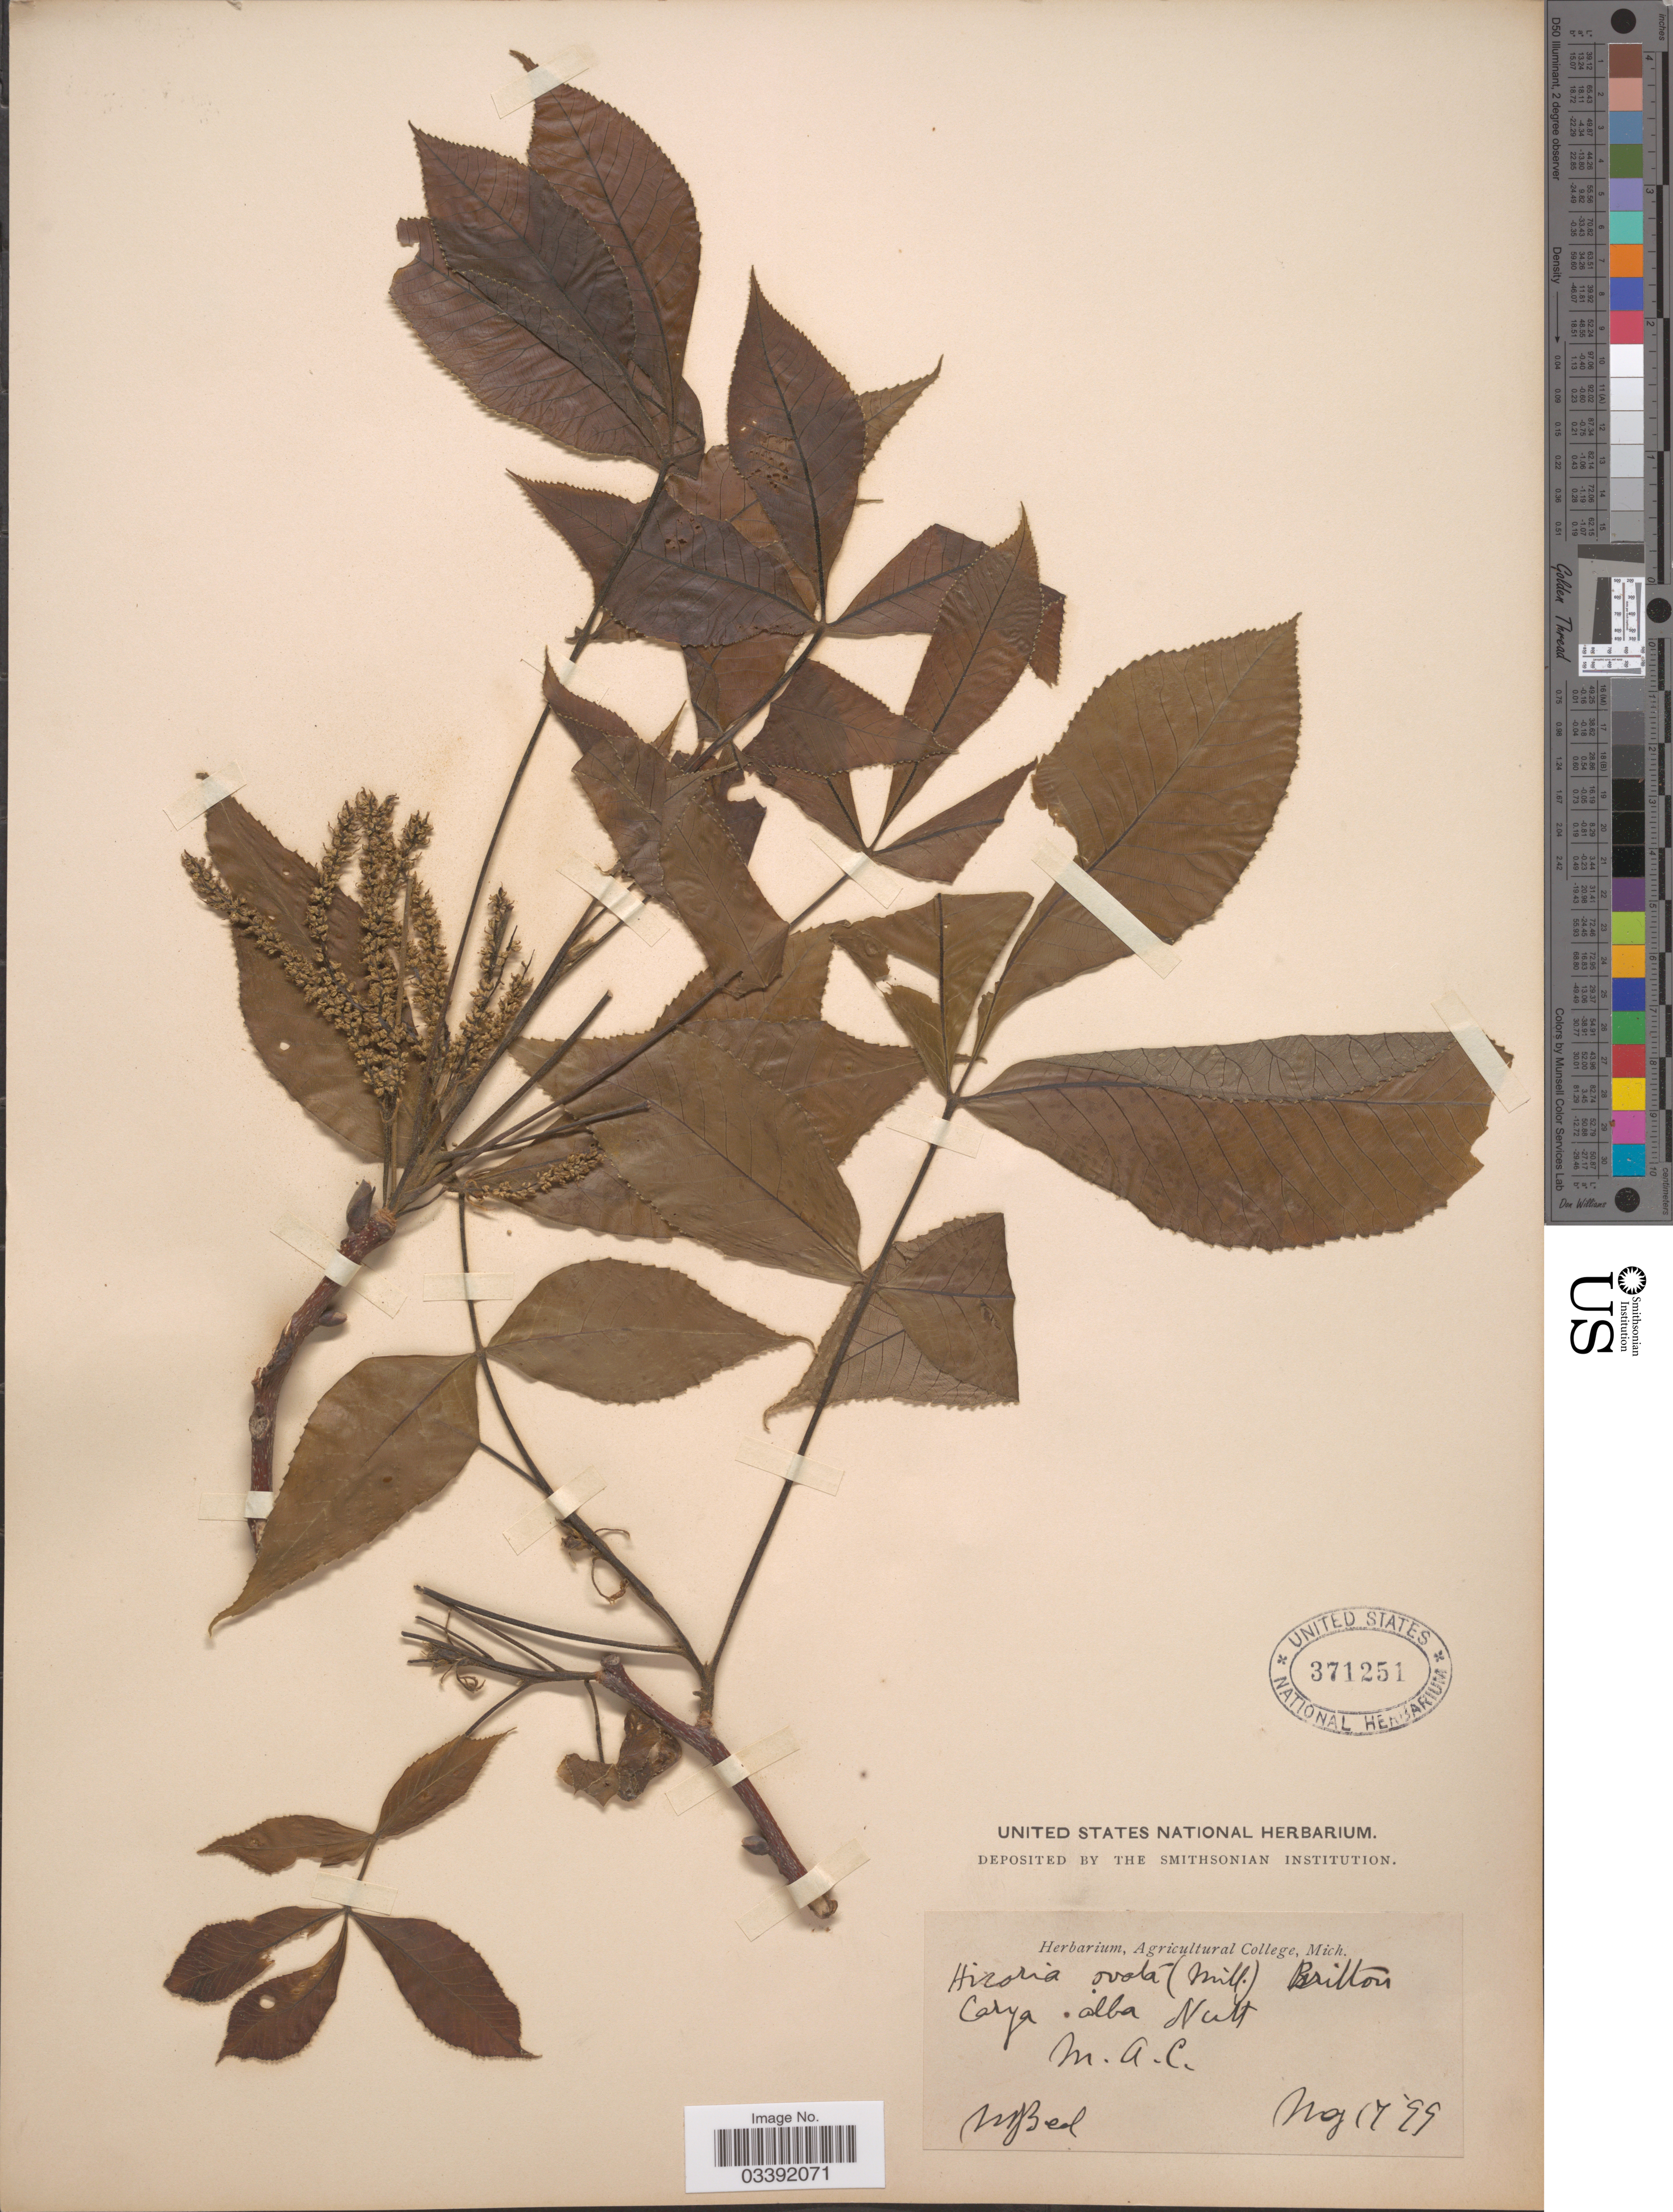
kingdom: Plantae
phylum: Tracheophyta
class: Magnoliopsida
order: Fagales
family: Juglandaceae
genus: Carya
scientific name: Carya ovata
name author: (Mill.) K. Koch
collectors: W. J. Beal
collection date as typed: Transcribed d/m/y: 17/5/99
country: United States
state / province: Michigan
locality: M.A.C.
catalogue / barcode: US 371251